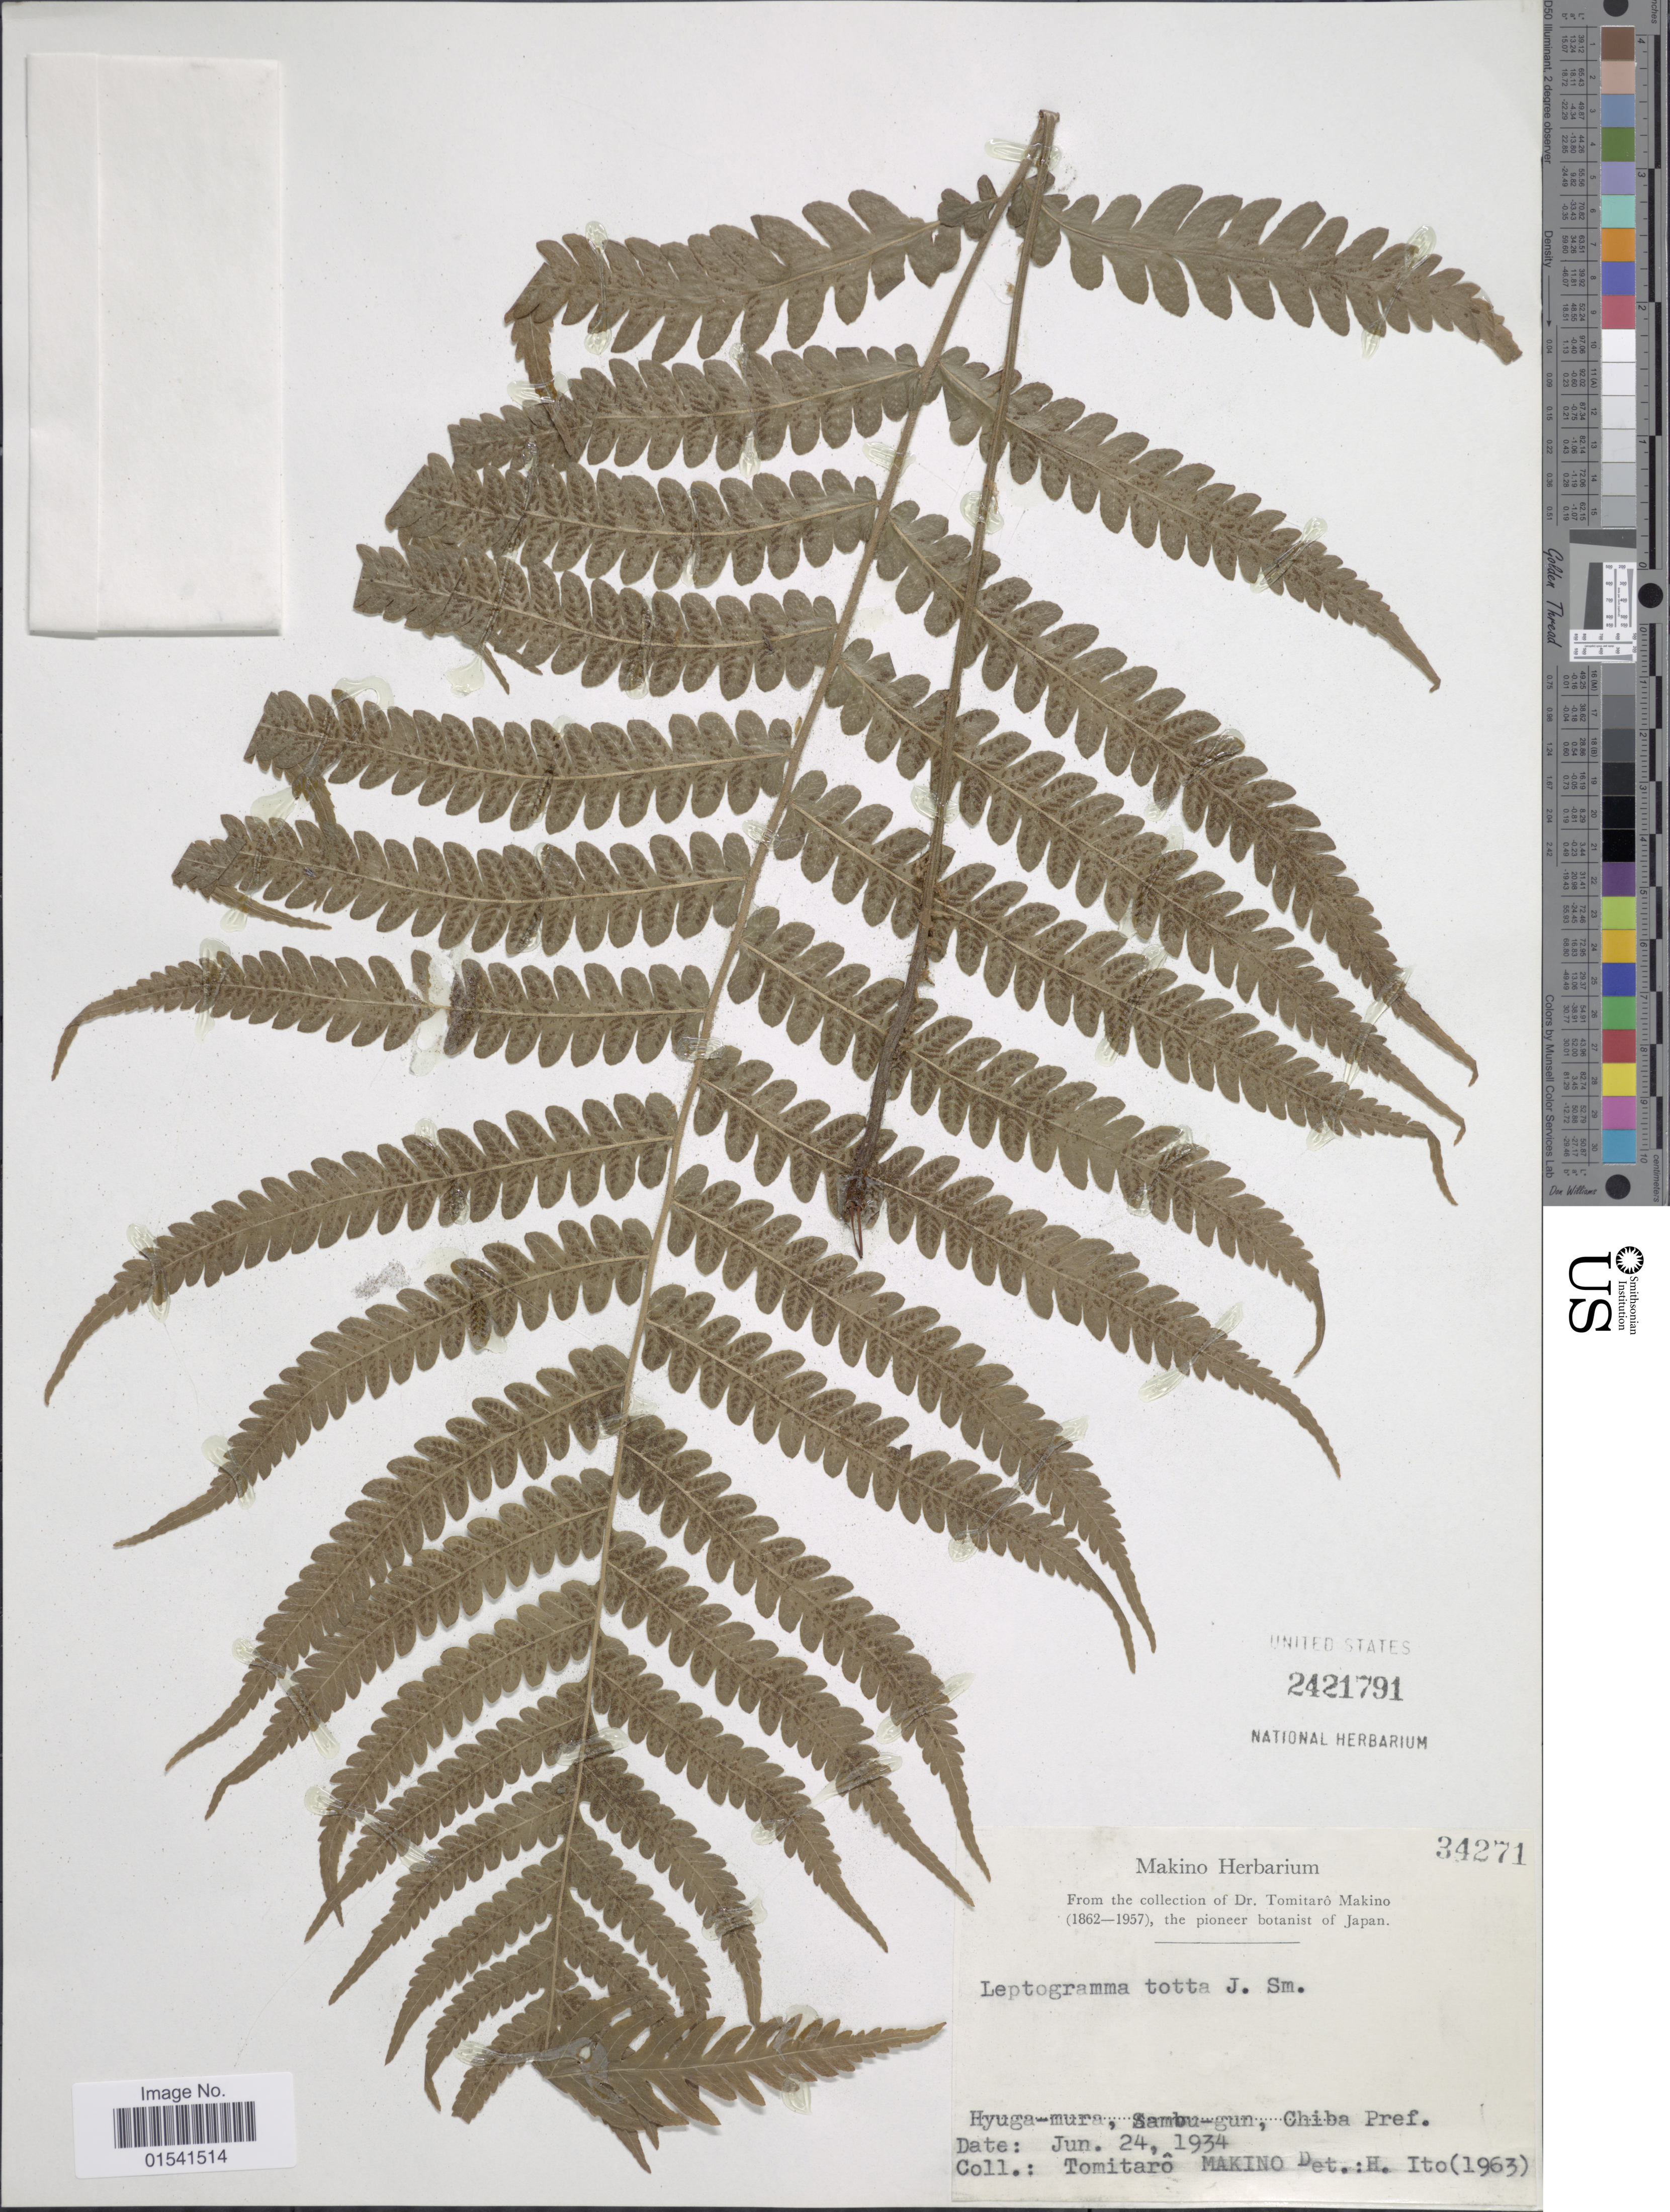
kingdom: Plantae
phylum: Tracheophyta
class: Polypodiopsida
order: Polypodiales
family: Thelypteridaceae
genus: Stegnogramma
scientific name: Stegnogramma mollissima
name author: (Fisch. ex Kunze) Fraser-Jenk.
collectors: T. Makino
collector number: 34271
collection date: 1934-06-24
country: Japan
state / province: Tiba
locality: Hyuga-mura, Sambu-gun, Chiba Pref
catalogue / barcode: US 2421791